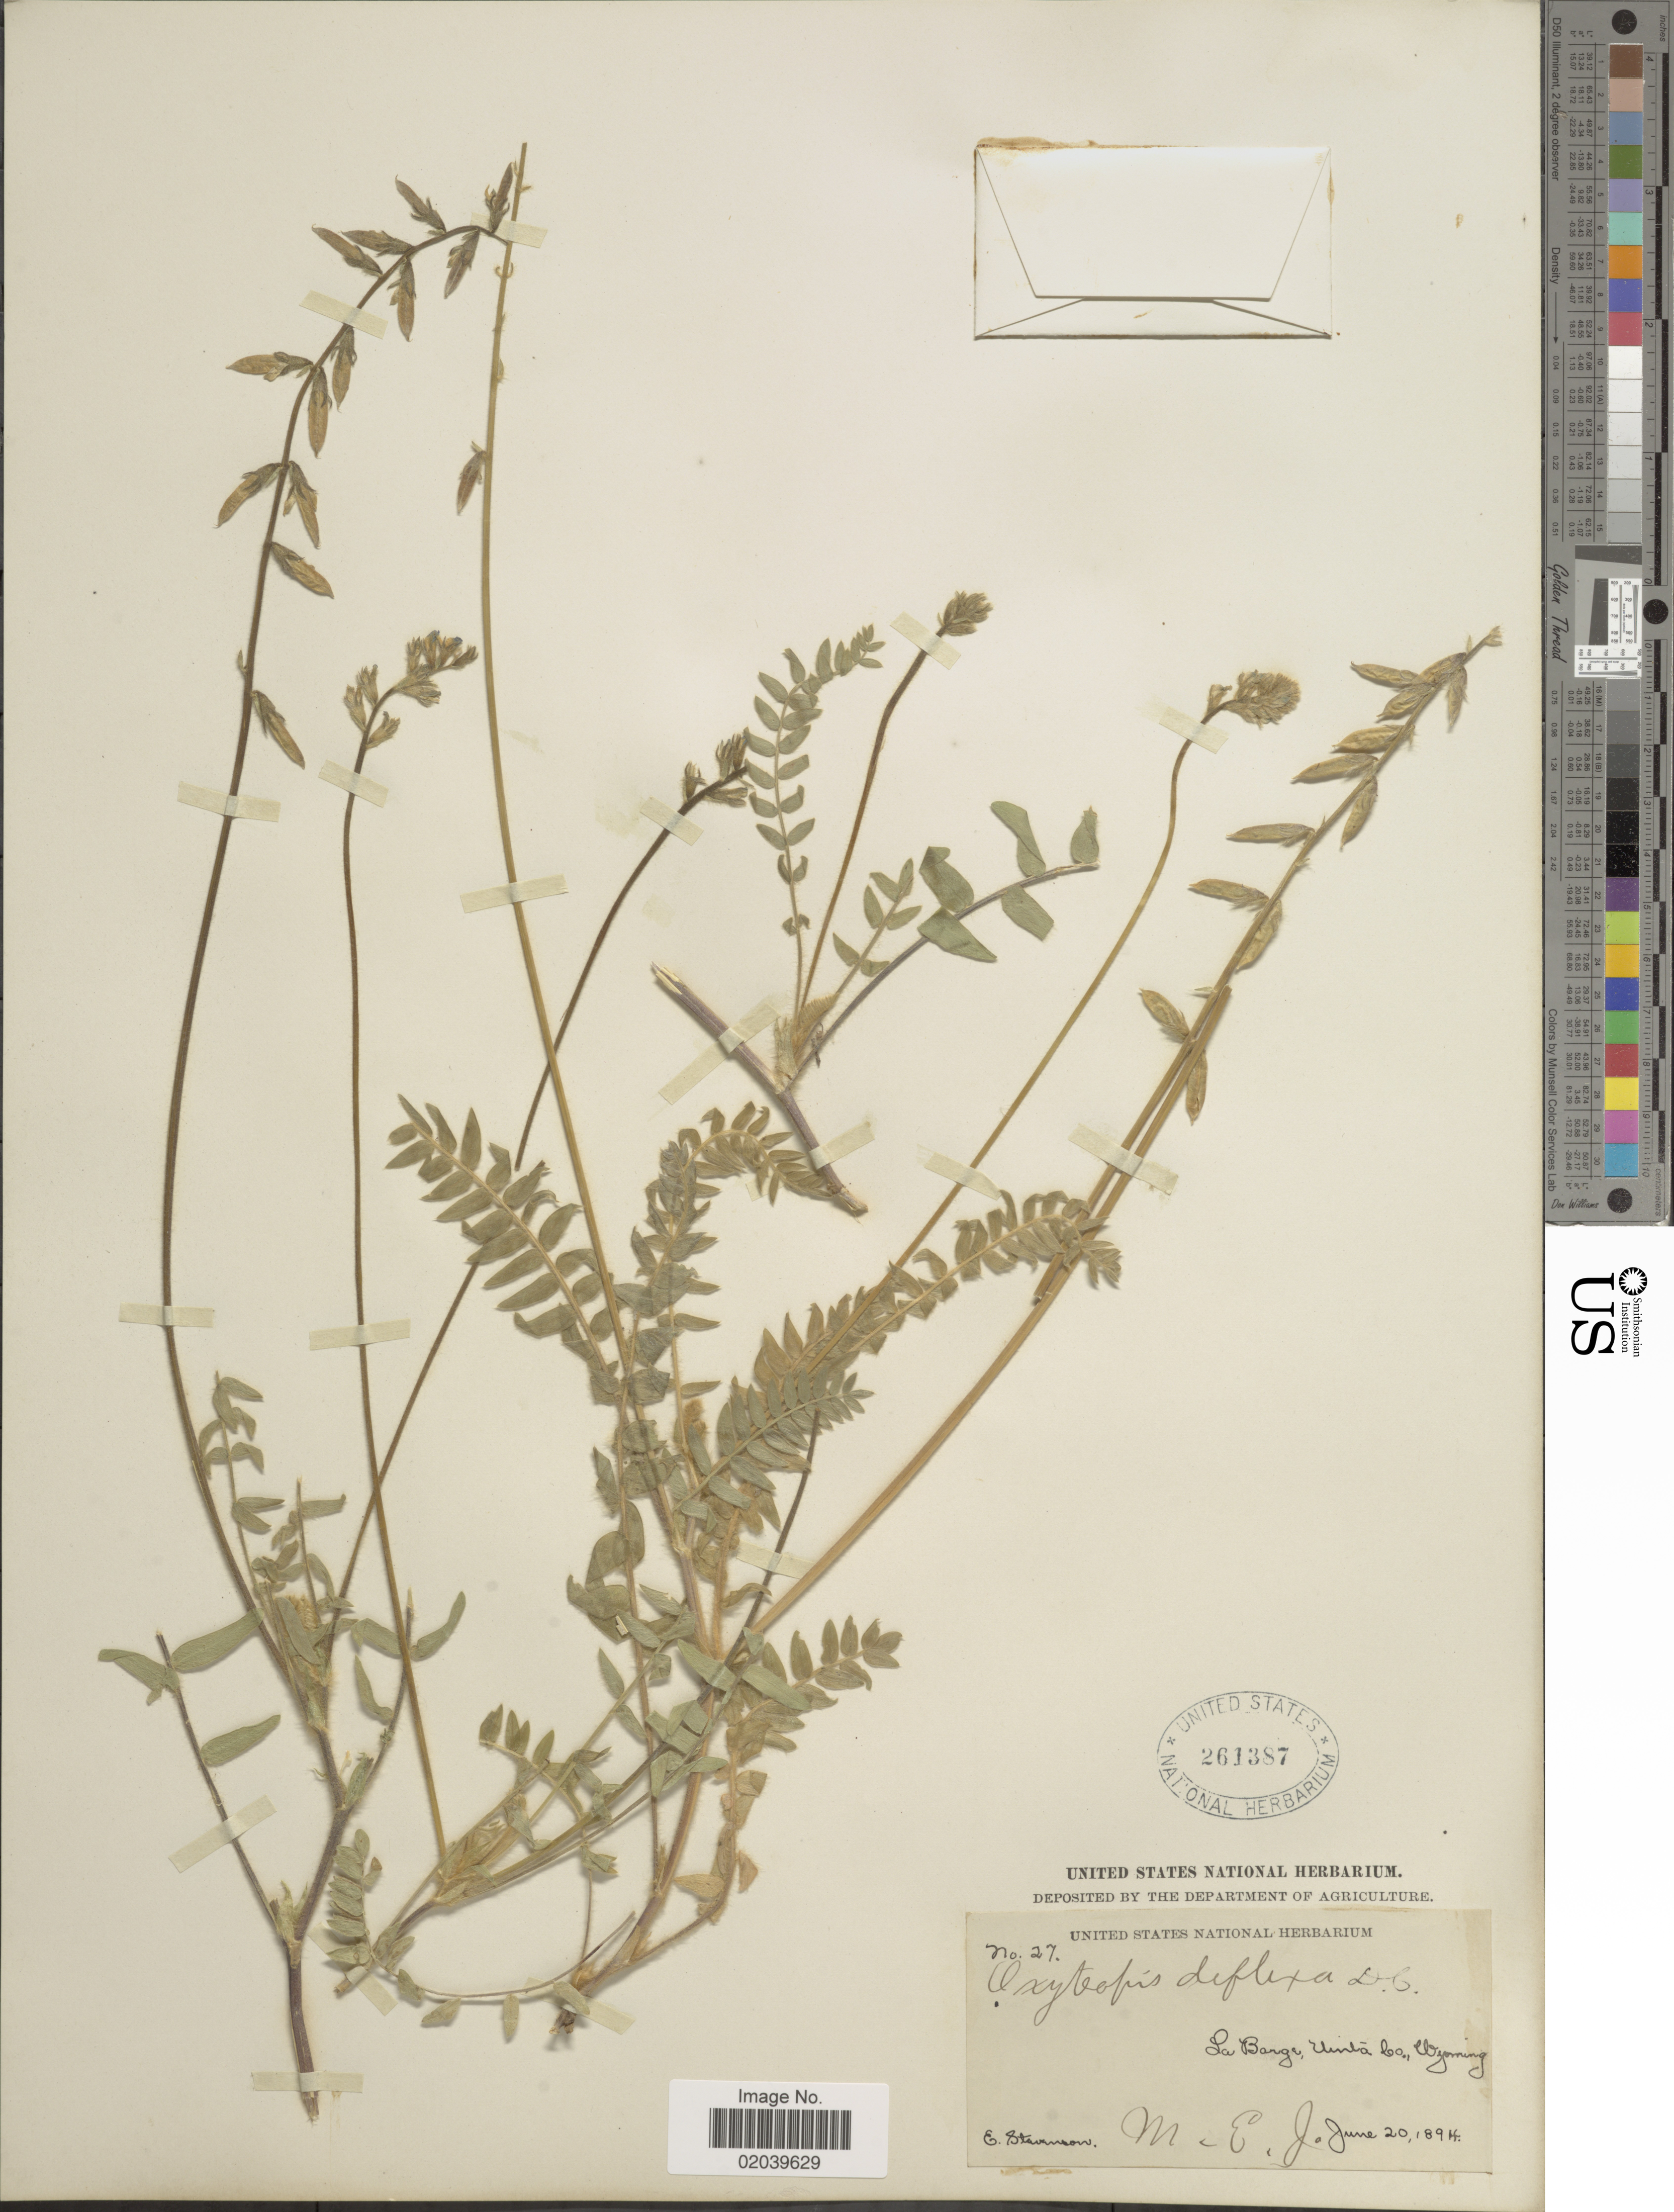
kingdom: Plantae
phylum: Tracheophyta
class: Magnoliopsida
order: Fabales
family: Fabaceae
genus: Oxytropis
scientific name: Oxytropis deflexa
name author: (Pall.) DC.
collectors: E. Stevenson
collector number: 27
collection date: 1894-06-20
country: United States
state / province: Wyoming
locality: La Barge, Uinta Co.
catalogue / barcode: US 261387